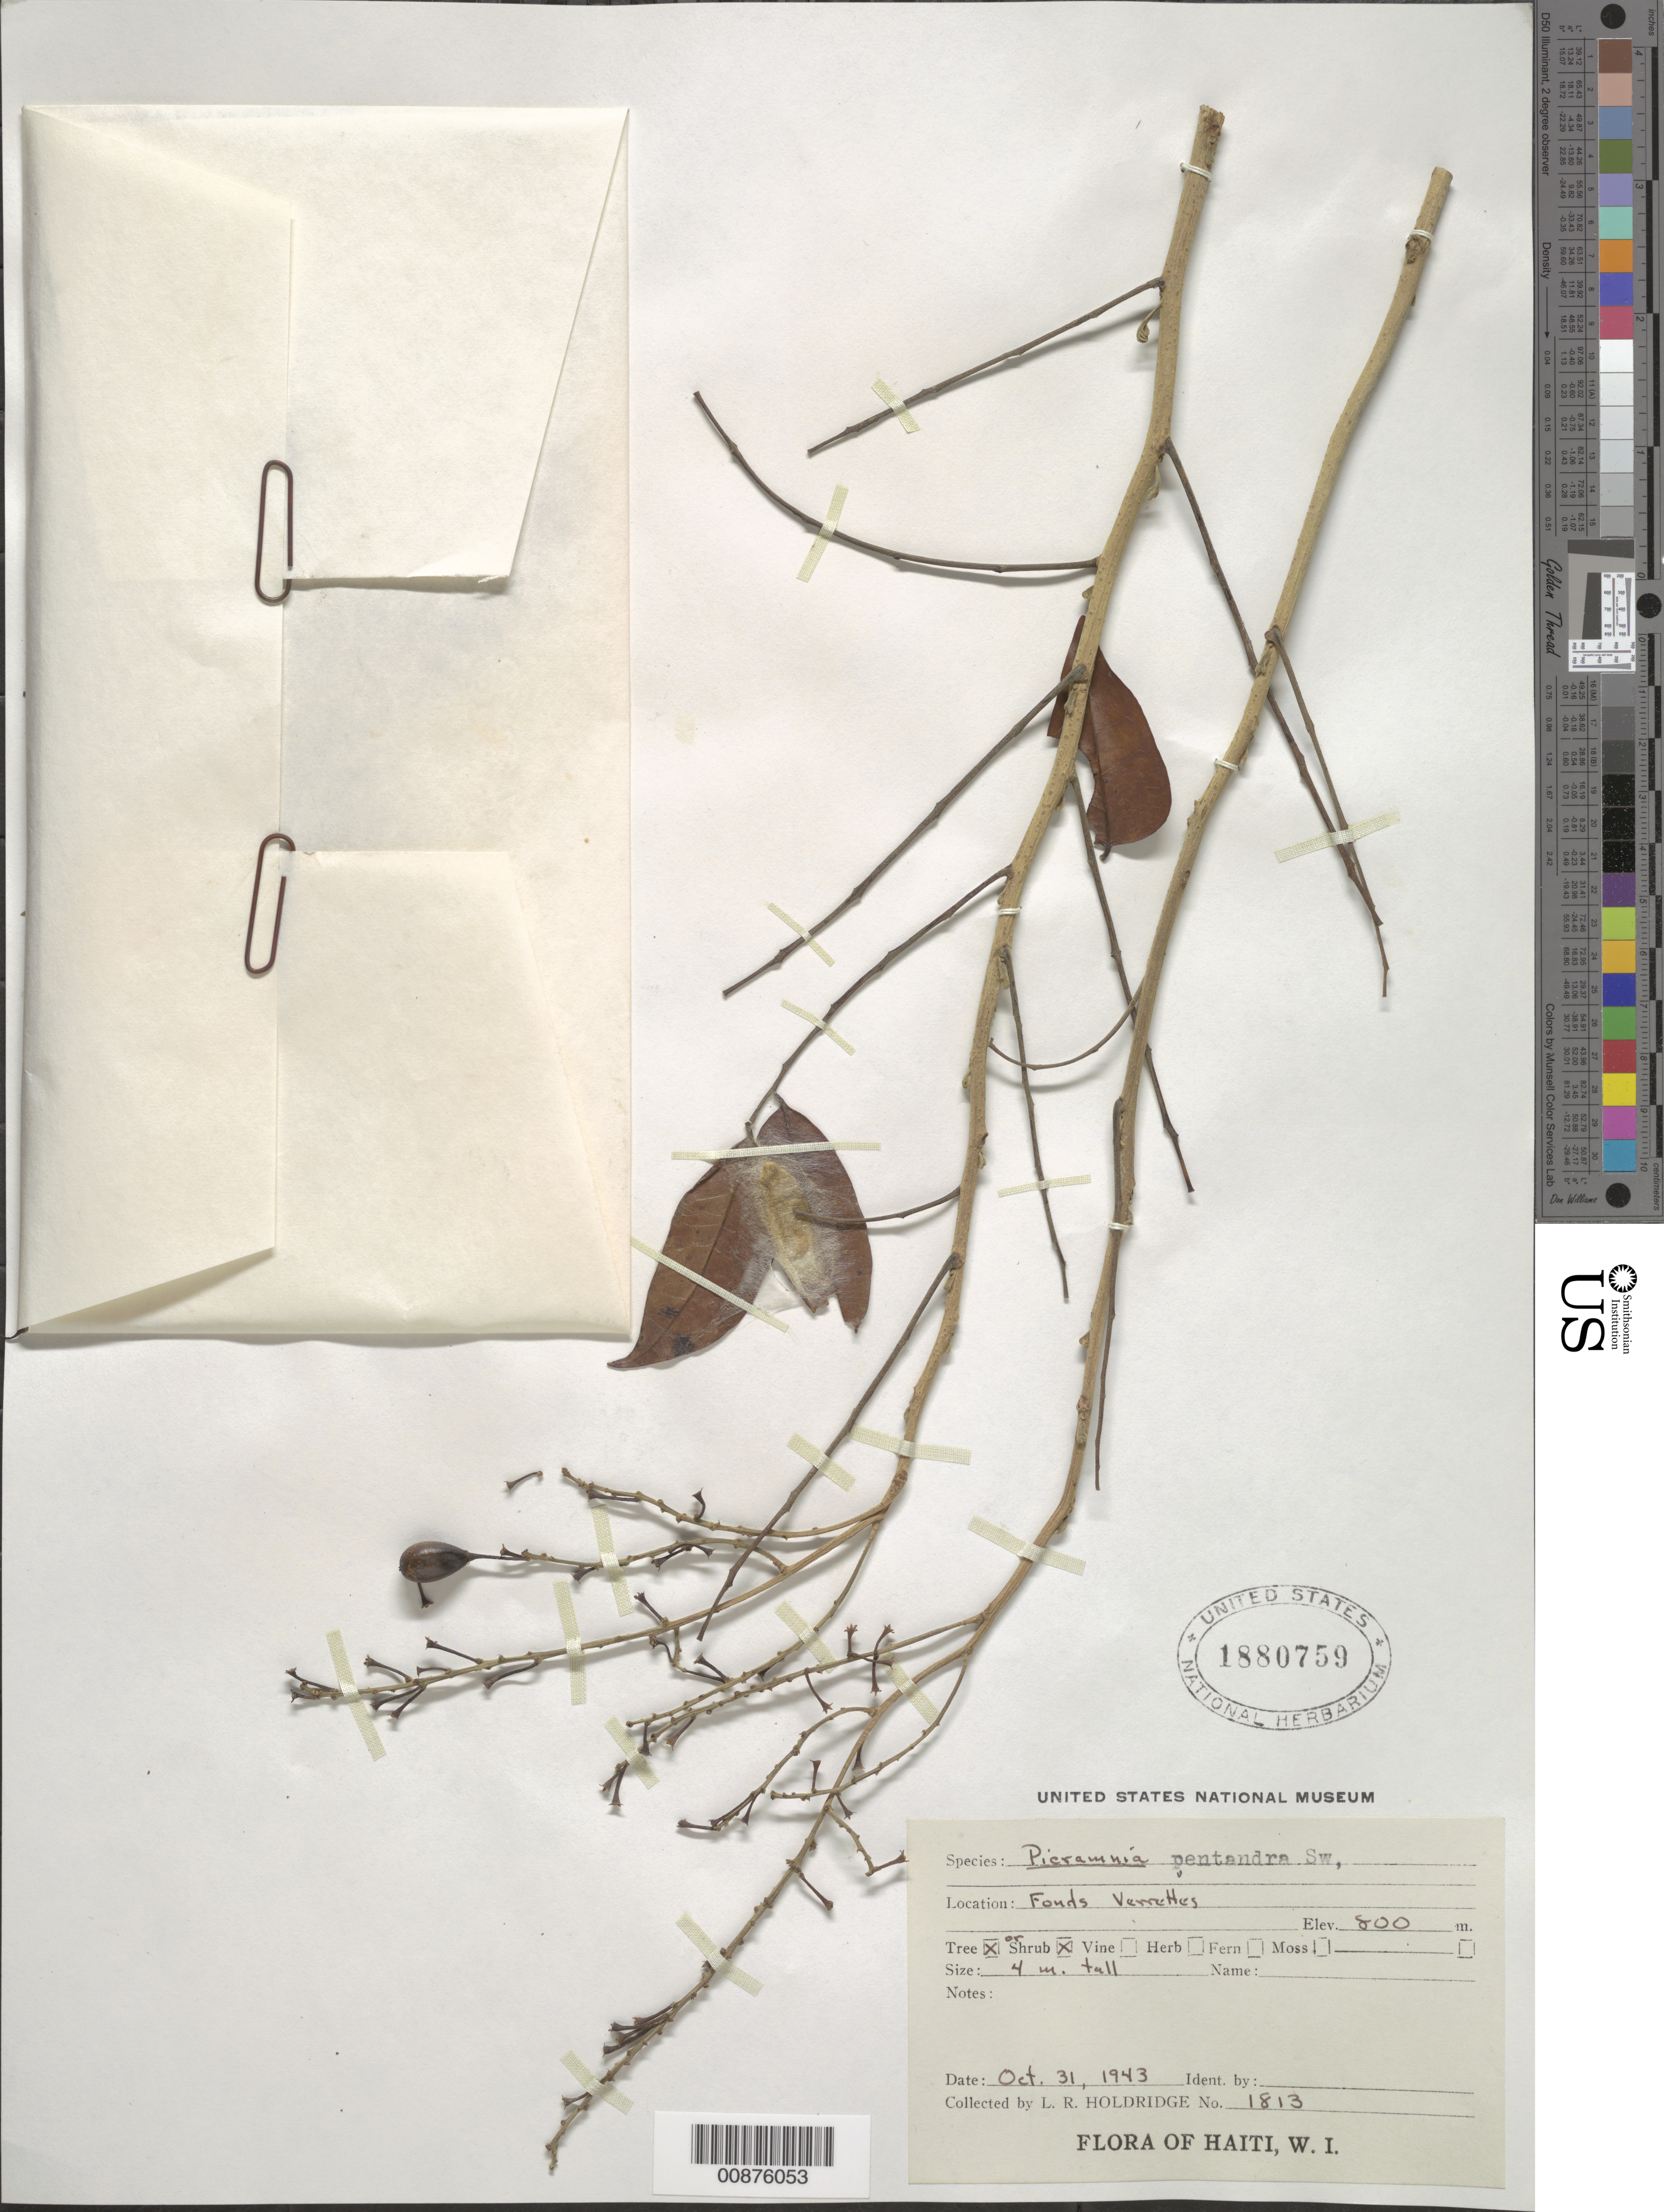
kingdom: Plantae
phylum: Tracheophyta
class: Magnoliopsida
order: Picramniales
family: Picramniaceae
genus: Picramnia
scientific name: Picramnia pentandra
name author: Sw.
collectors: L. Holdridge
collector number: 1813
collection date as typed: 31 Oct 1943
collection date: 1943-10-31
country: Haiti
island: Hispaniola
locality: Fonds Varrettes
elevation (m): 800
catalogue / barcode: US 1880759